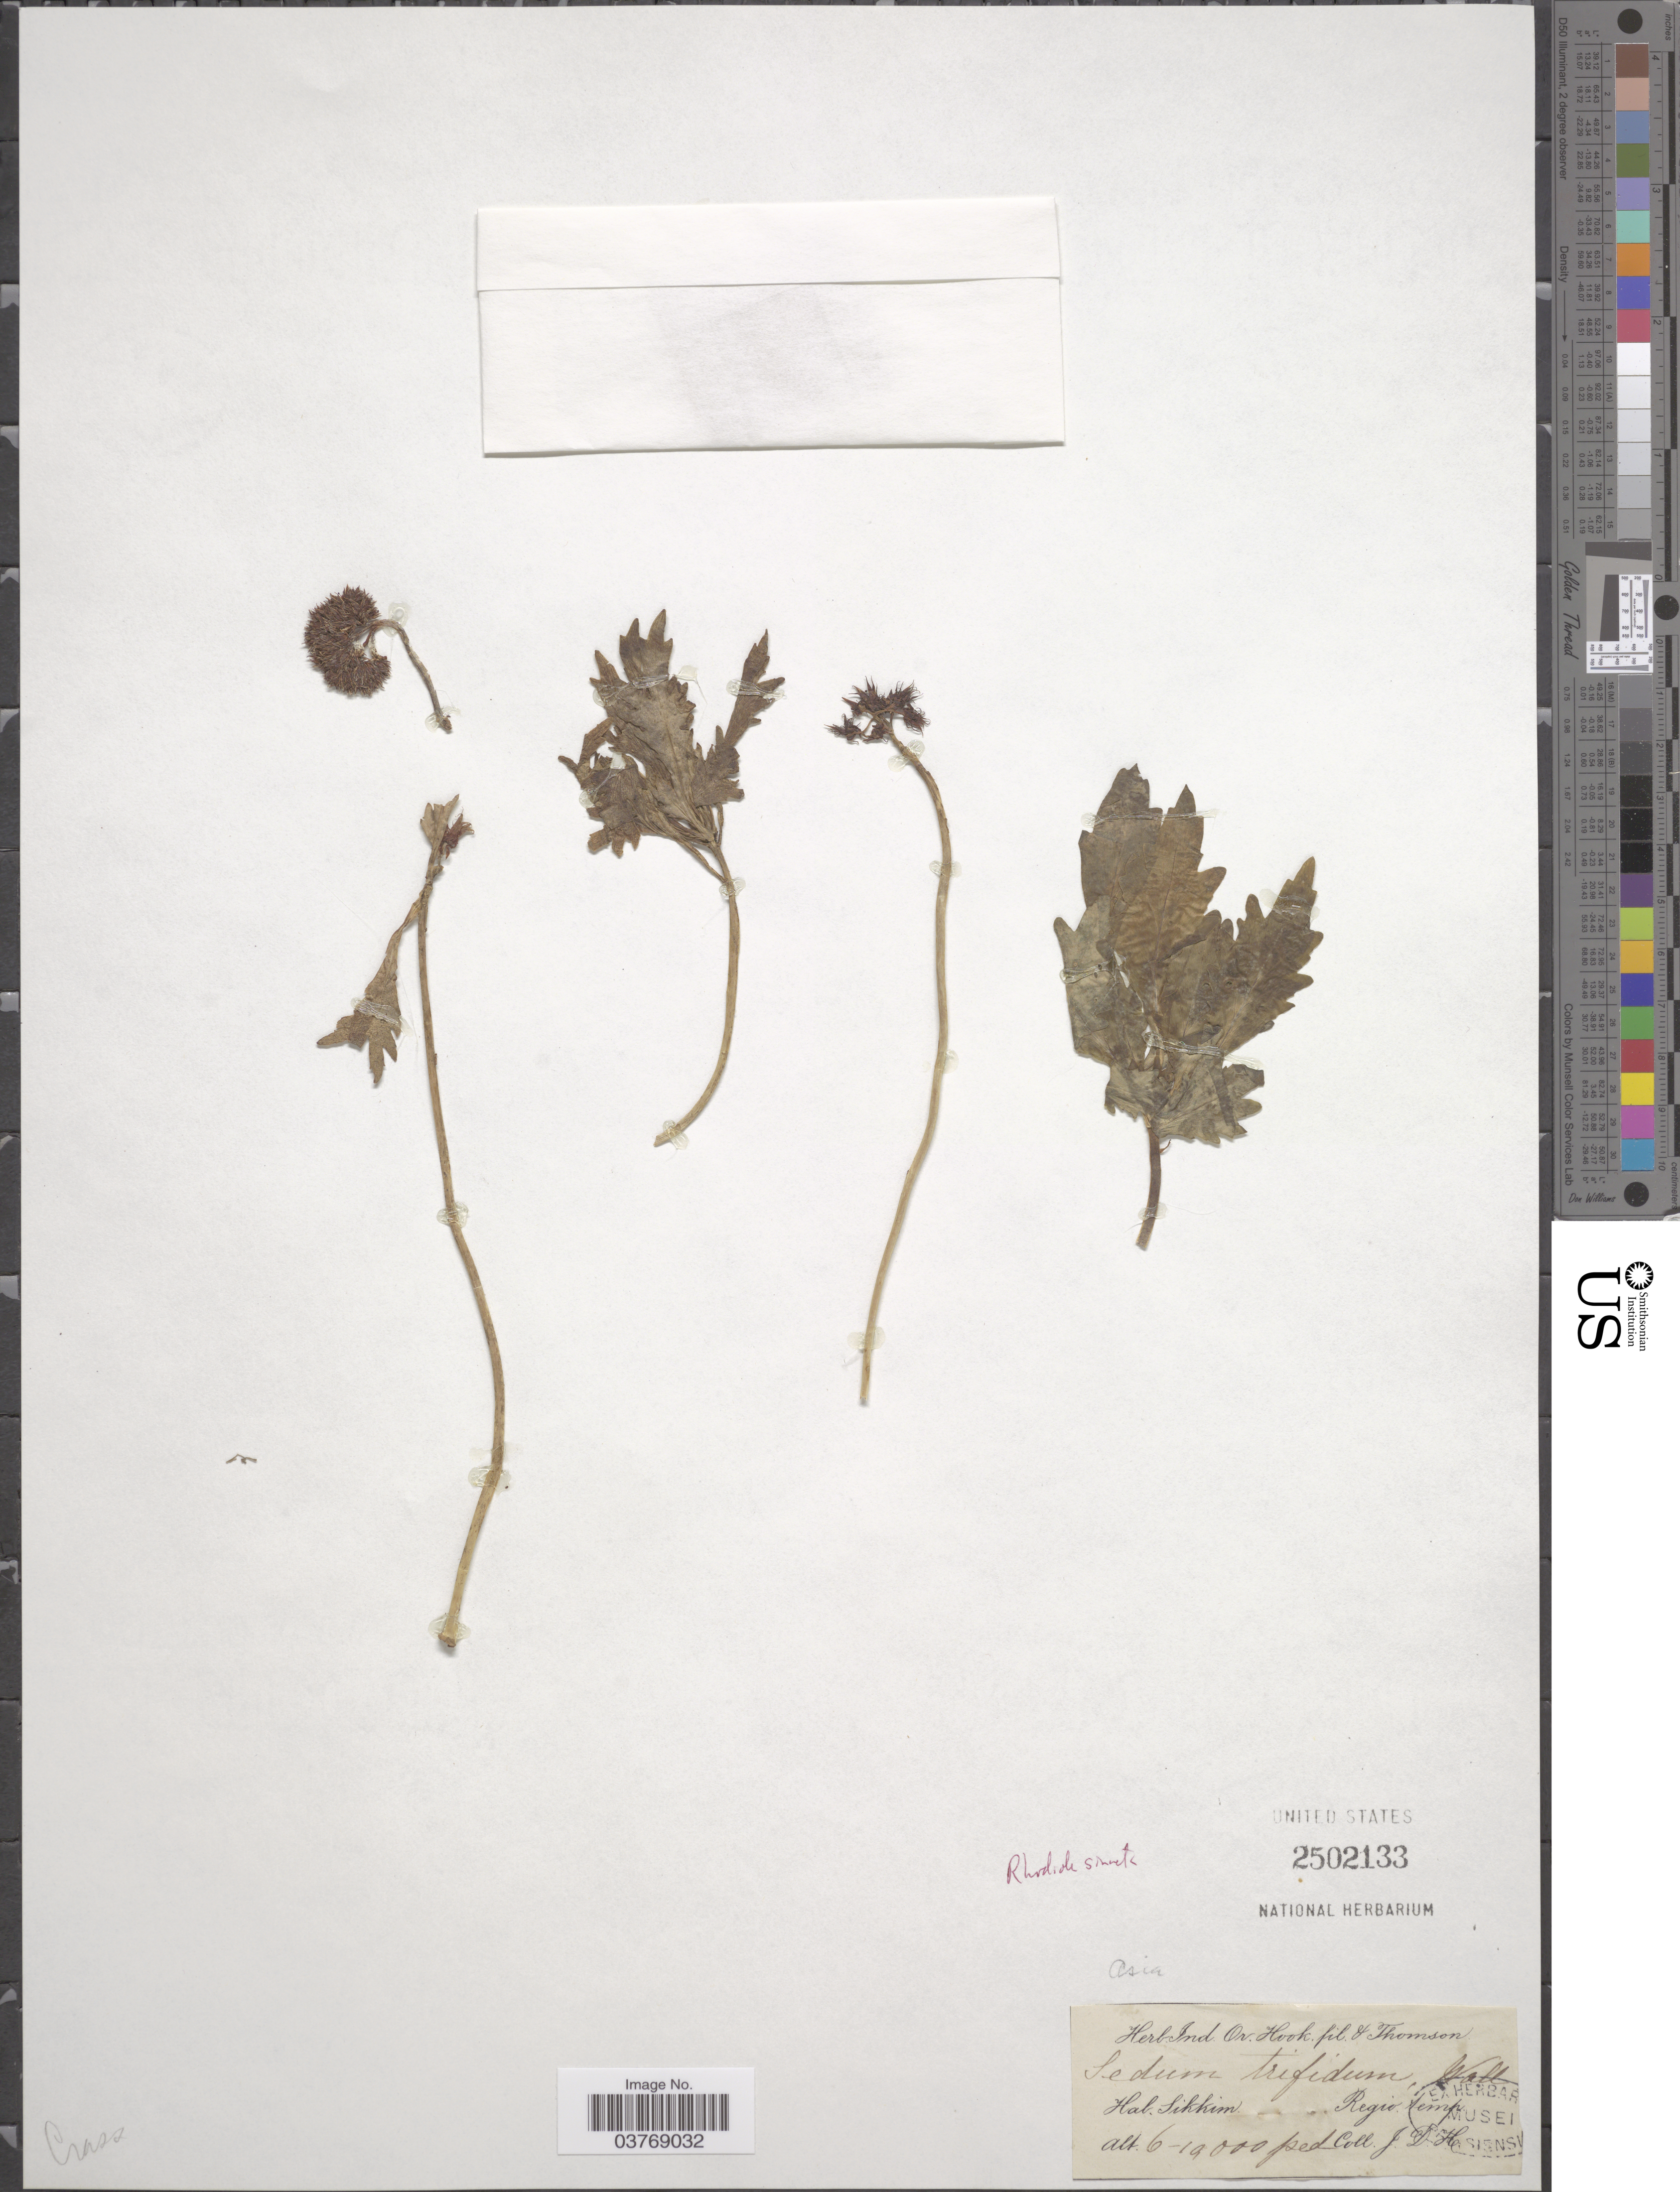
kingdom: Plantae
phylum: Tracheophyta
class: Magnoliopsida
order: Saxifragales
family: Crassulaceae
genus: Rhodiola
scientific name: Rhodiola sinuata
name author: (Royle ex Edgew.) S.H. Fu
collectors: J. D. Hooker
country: India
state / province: Sikkim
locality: Regio temp.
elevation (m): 1829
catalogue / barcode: US 2502133